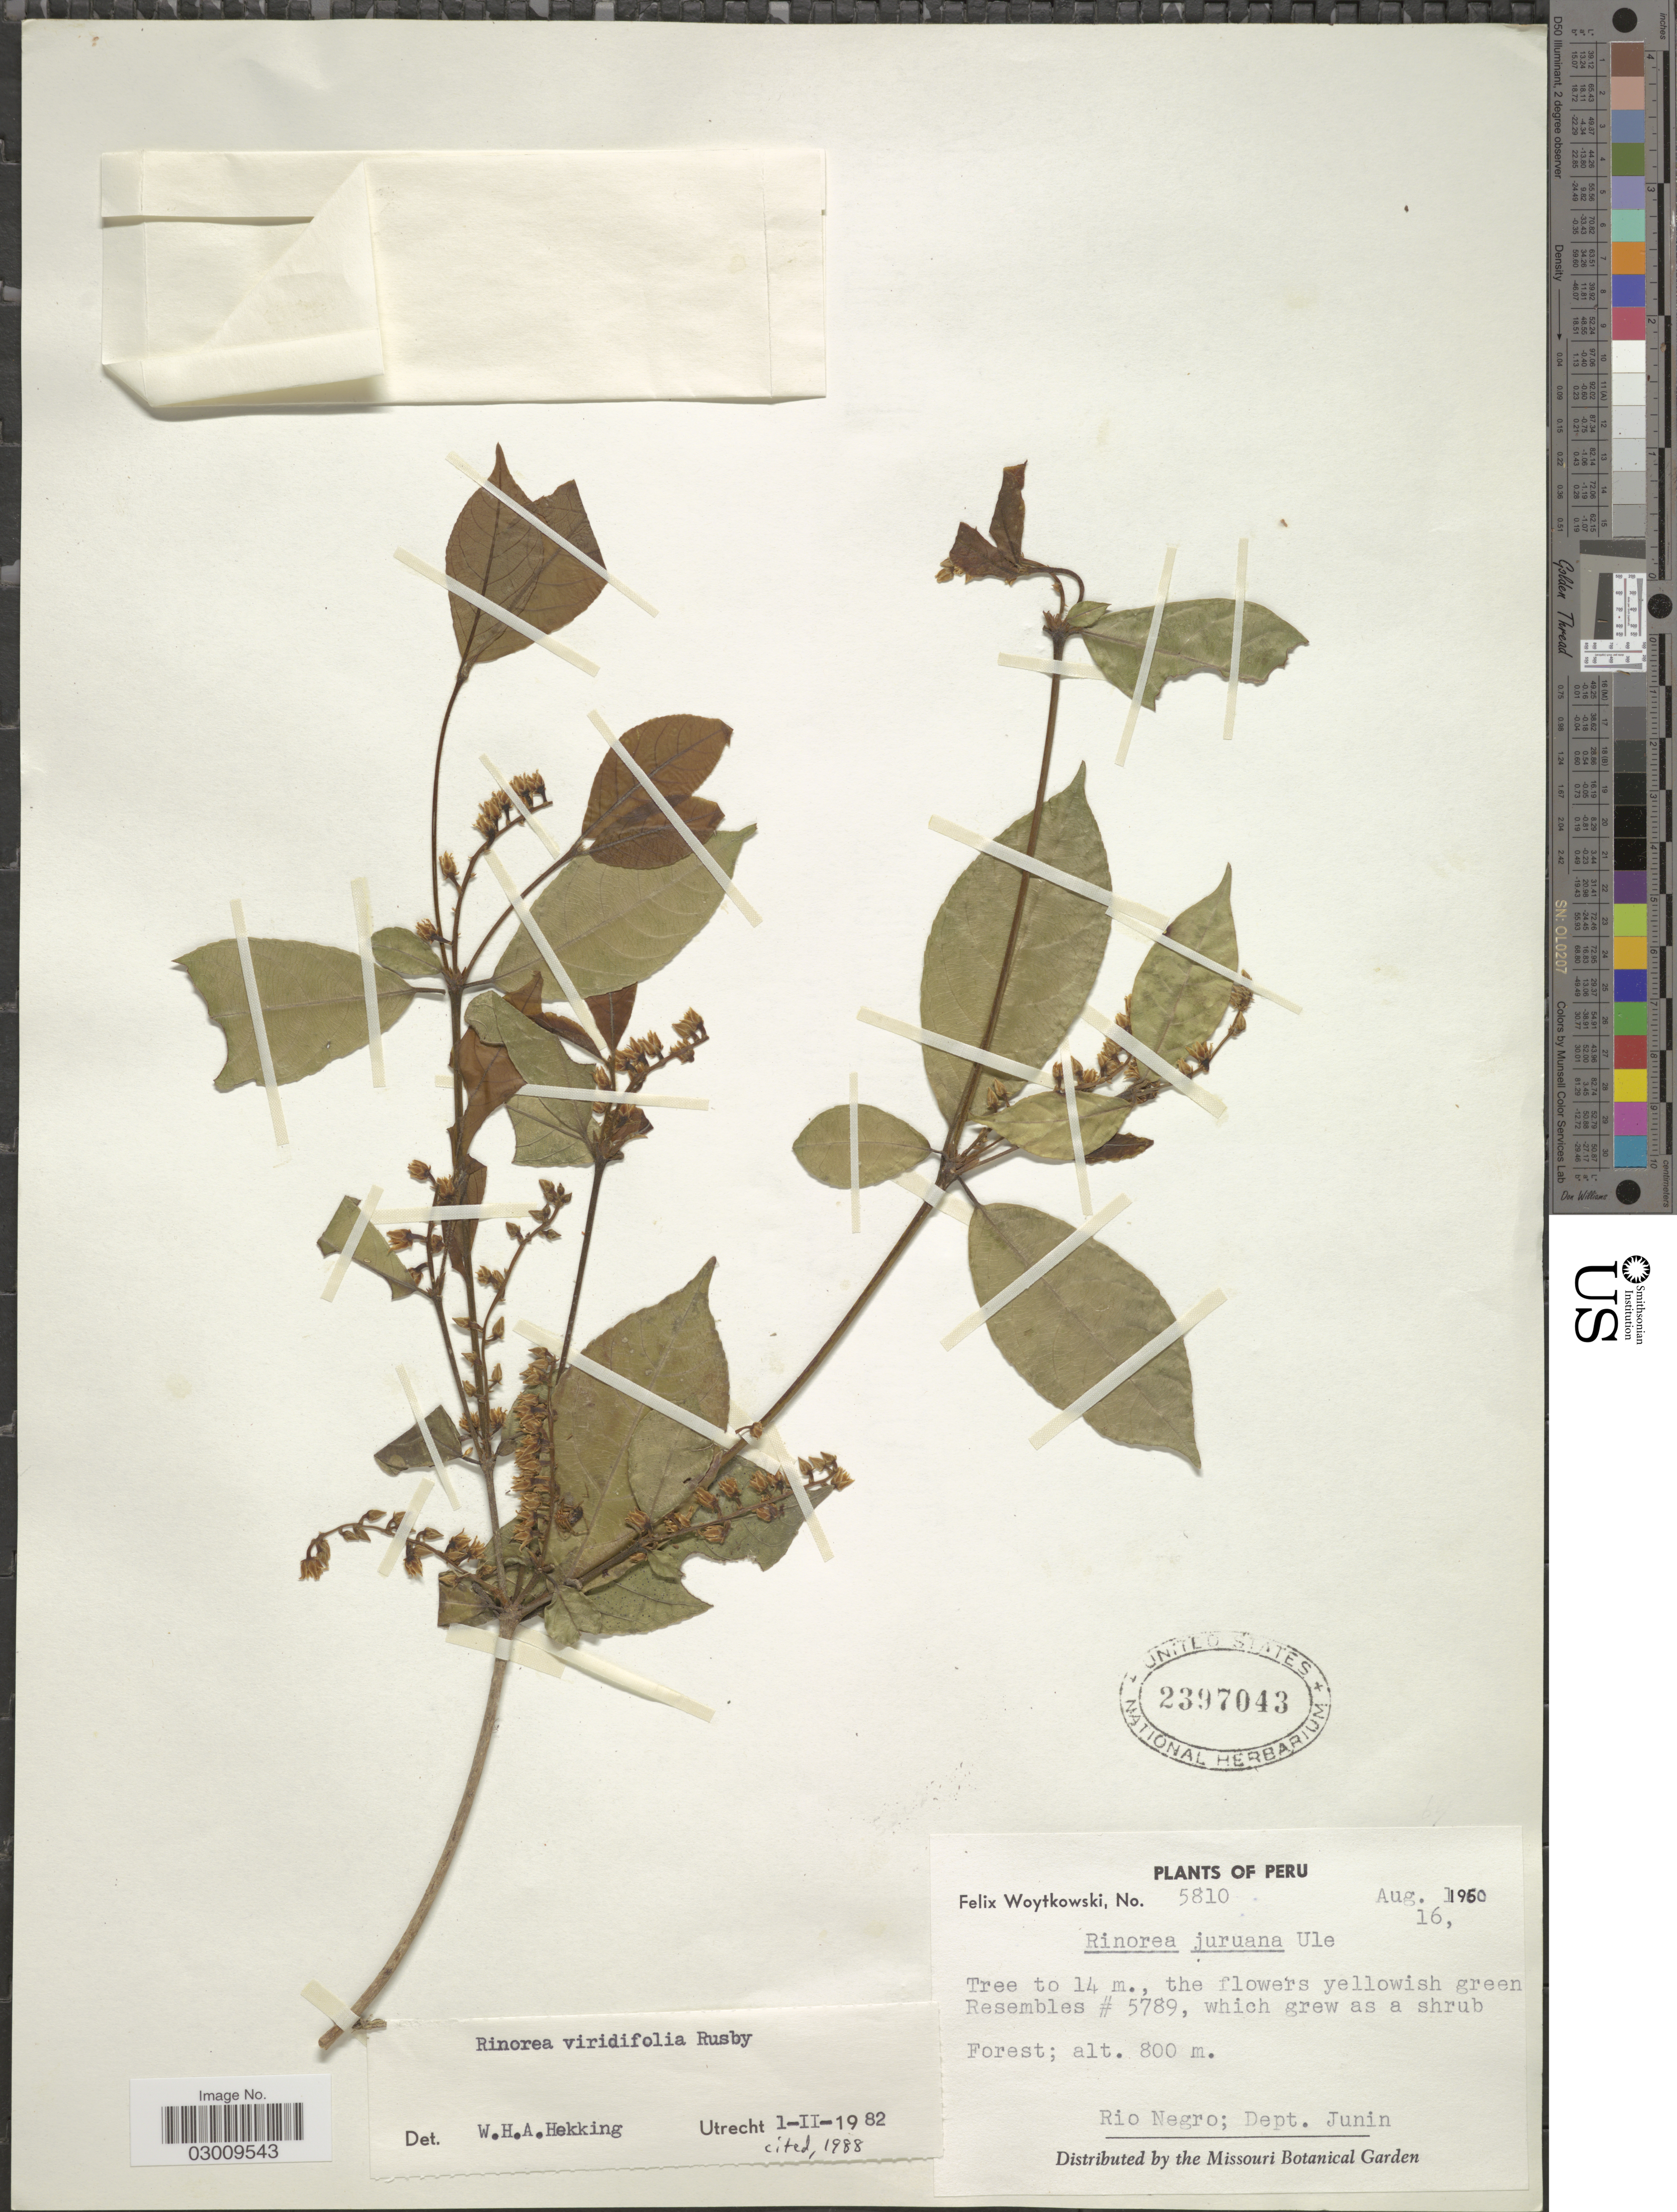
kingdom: Plantae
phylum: Tracheophyta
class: Magnoliopsida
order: Malpighiales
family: Violaceae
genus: Rinorea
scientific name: Rinorea viridifolia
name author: Rusby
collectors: F. Woytkowski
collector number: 5810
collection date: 1960-08-16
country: Peru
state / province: Junín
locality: Rio Negro; Dept. Junin.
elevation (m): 800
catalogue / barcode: US 2397043